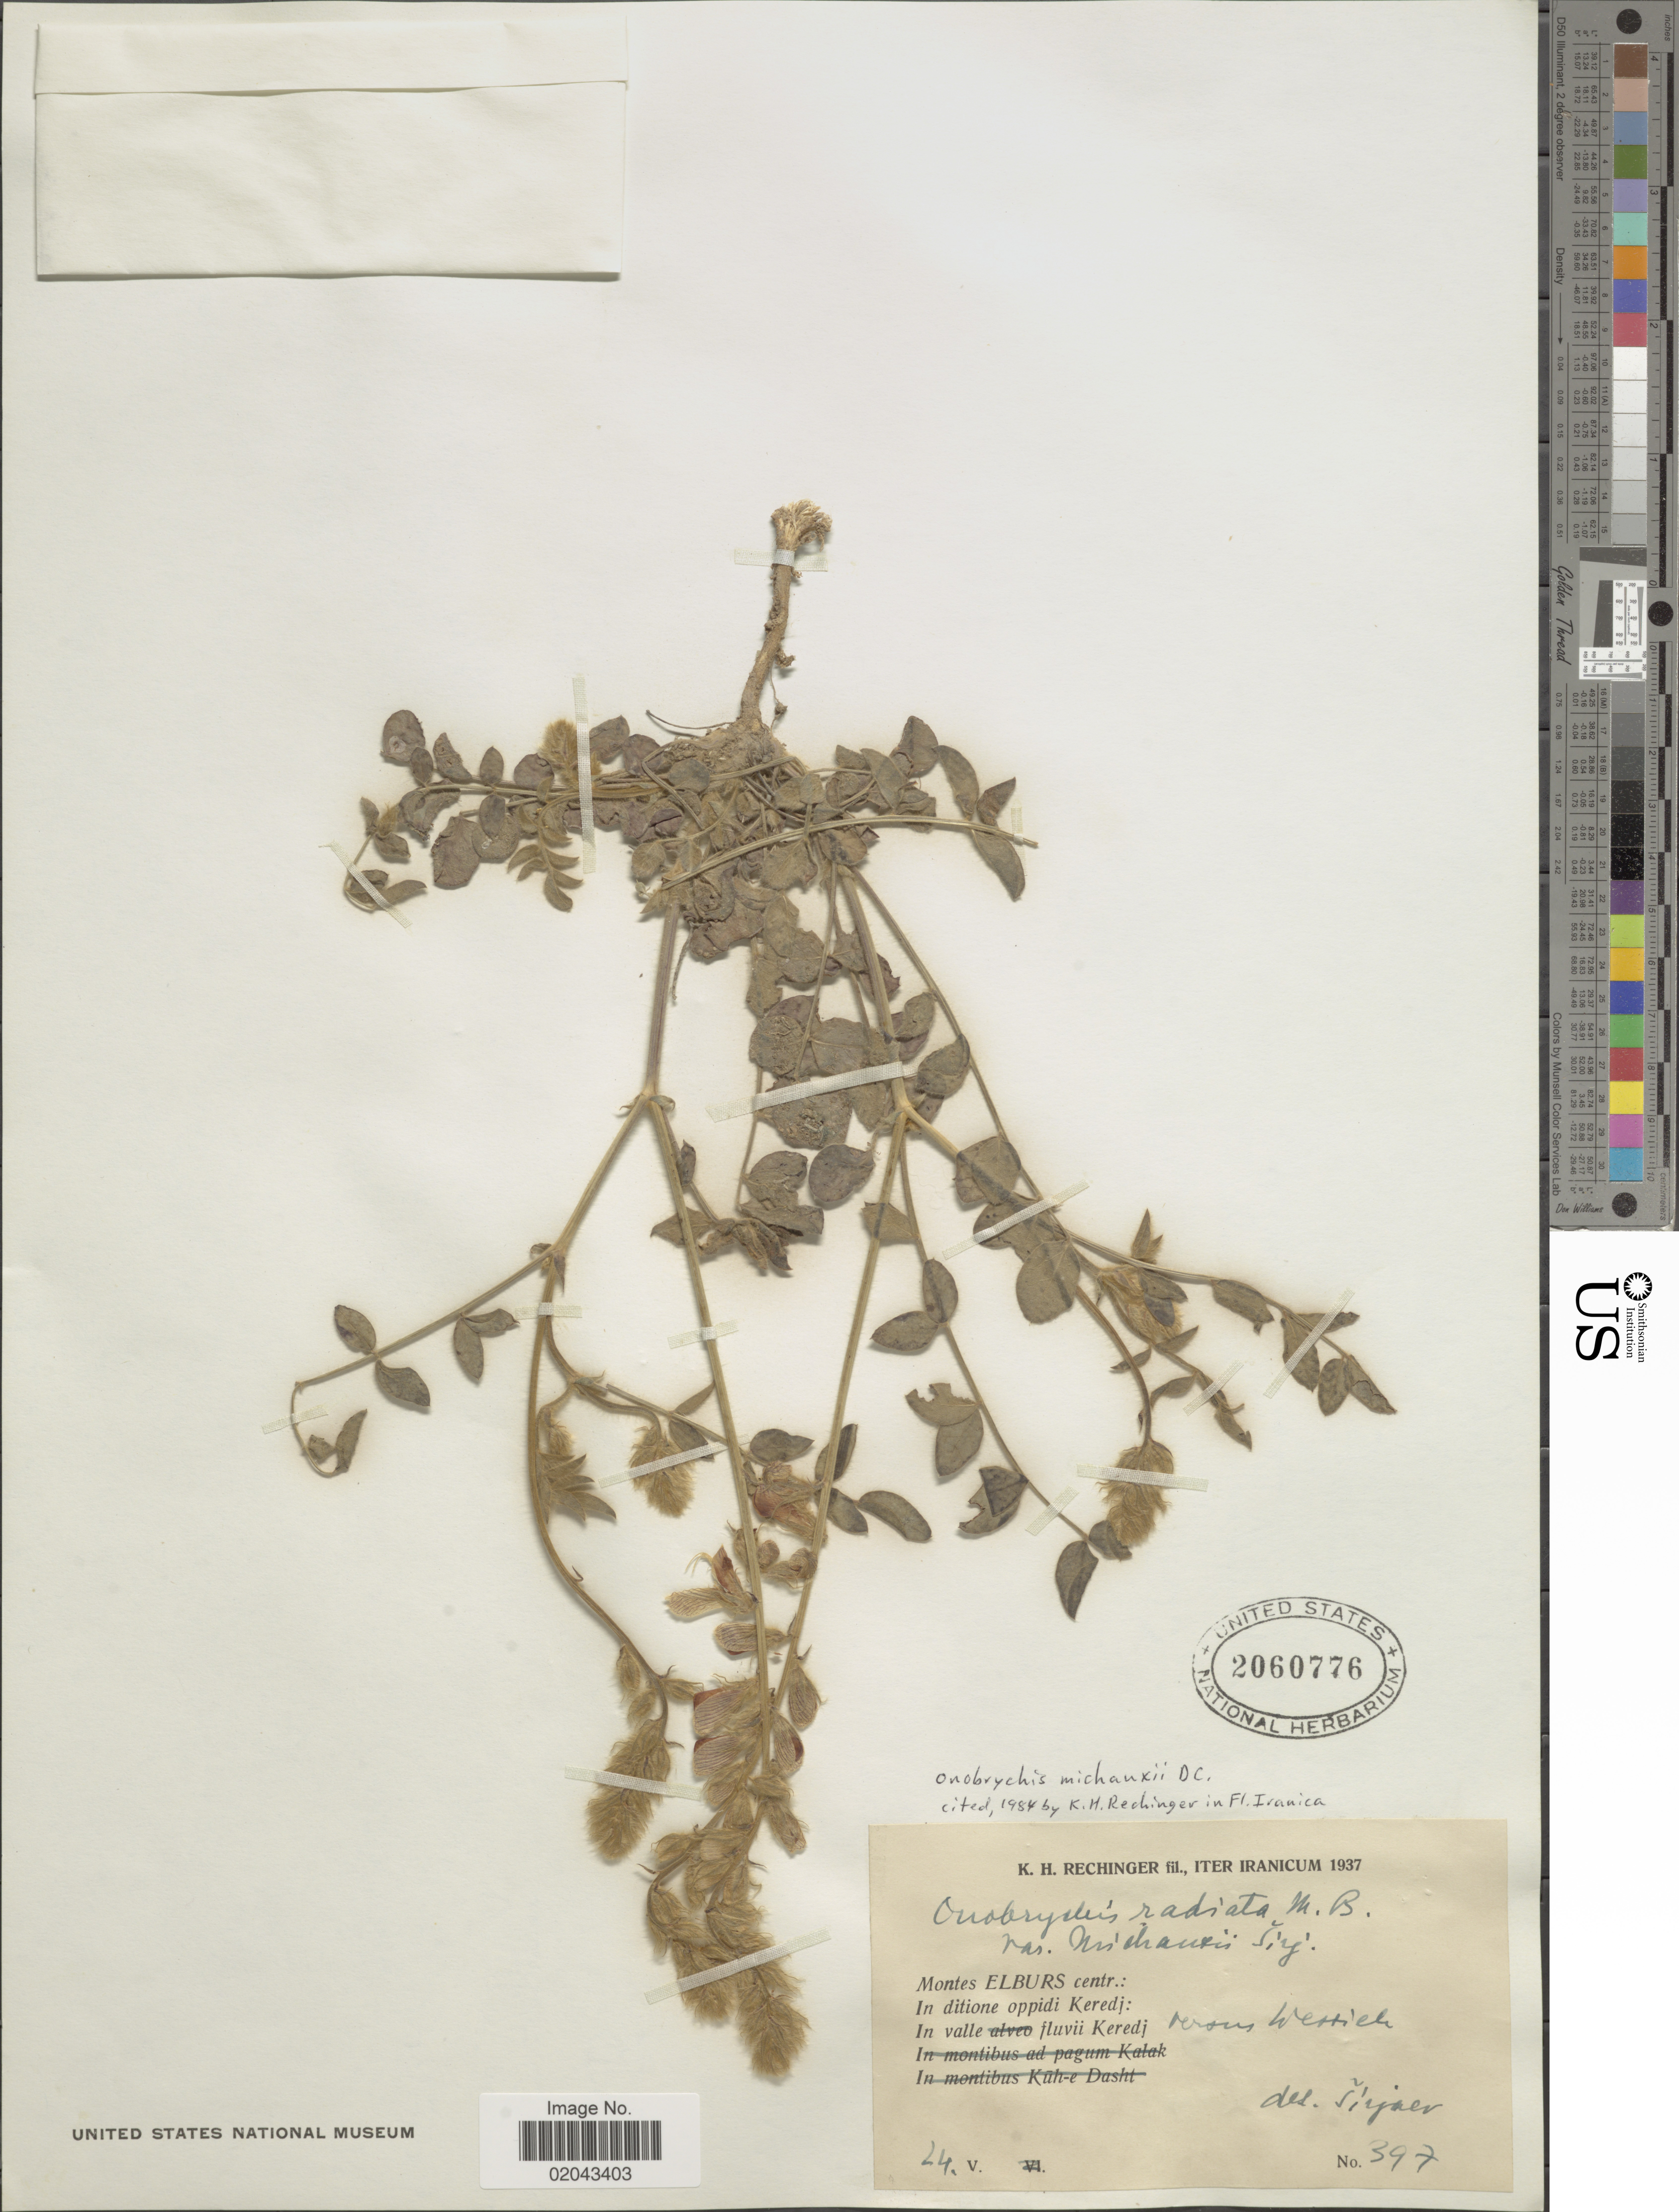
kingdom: Plantae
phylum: Tracheophyta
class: Magnoliopsida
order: Fabales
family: Fabaceae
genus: Onobrychis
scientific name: Onobrychis michauxii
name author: DC.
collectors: K. H. Rechinger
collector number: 397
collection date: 1937-05-24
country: Iran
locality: Iter Iranicum, Montes Elburs centr.: In ditione oppidi Keredje: In valle fluvii Keredj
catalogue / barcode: US 2060776